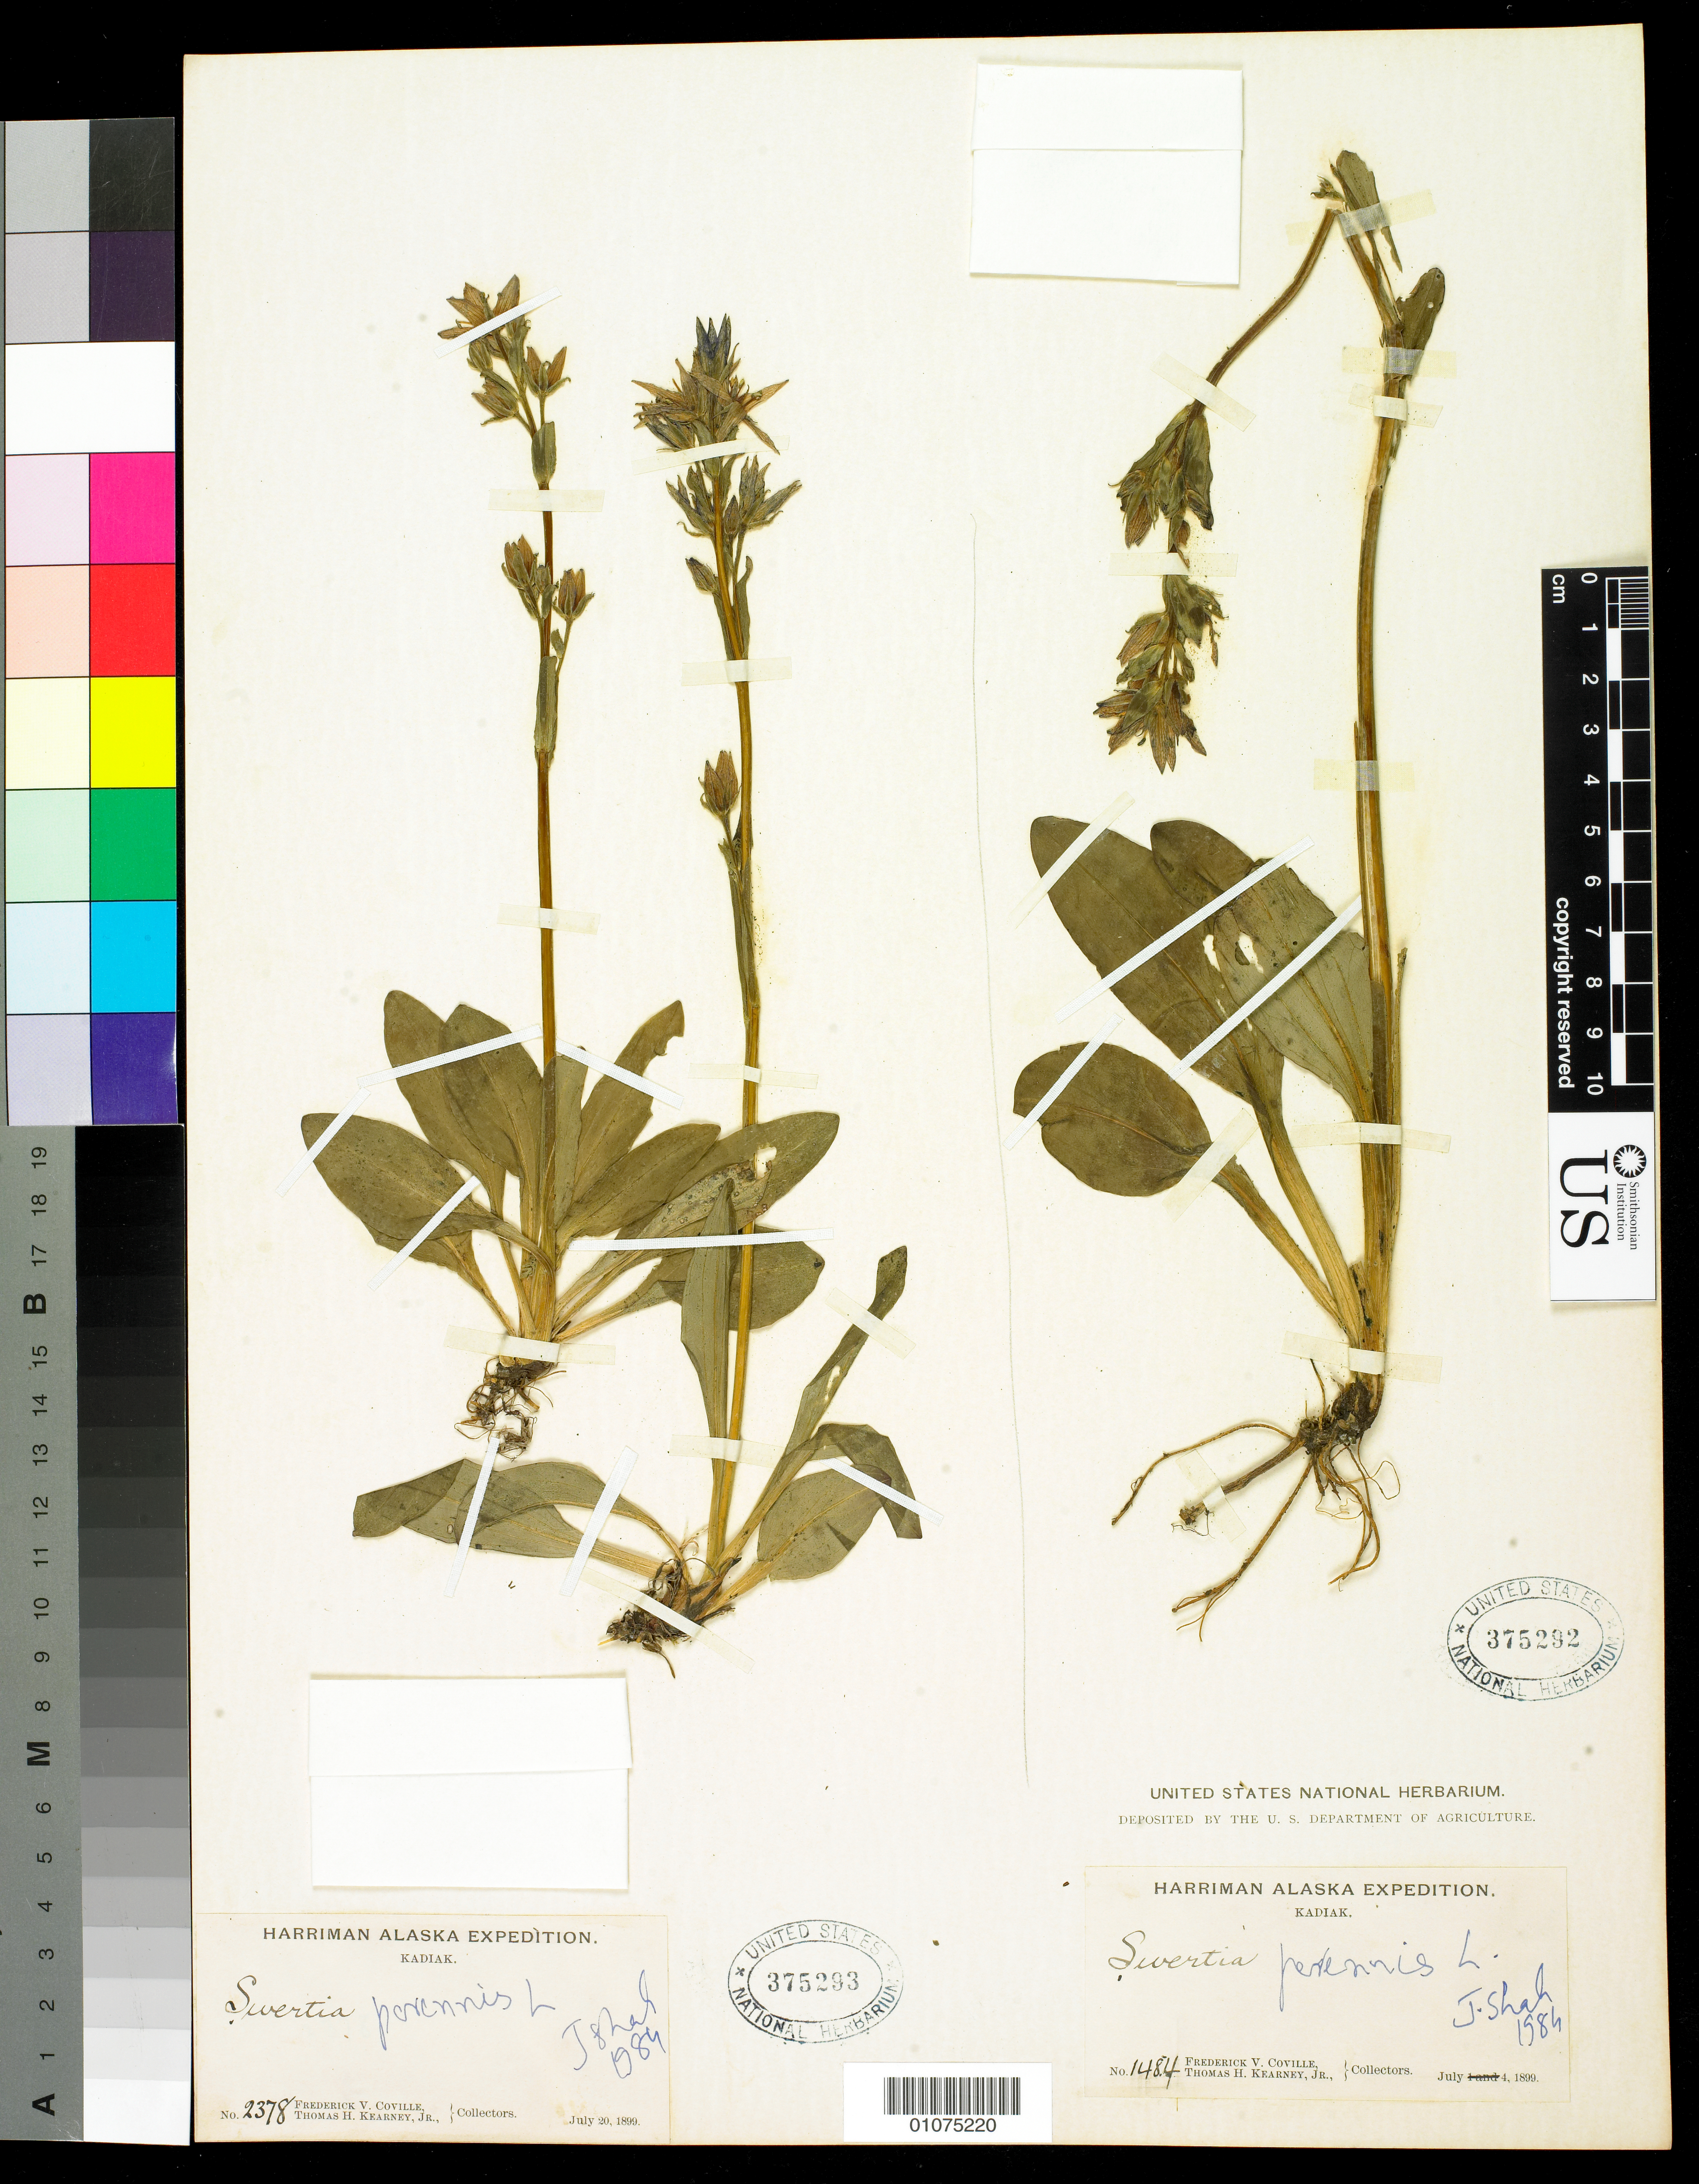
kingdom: Plantae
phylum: Tracheophyta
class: Magnoliopsida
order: Gentianales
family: Gentianaceae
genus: Swertia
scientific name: Swertia perennis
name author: L.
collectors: F. V. Coville & T. H. Kearney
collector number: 2378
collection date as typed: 20 Jul 1899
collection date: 1899-07-20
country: United States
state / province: Alaska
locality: Kodiak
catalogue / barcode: US 375293